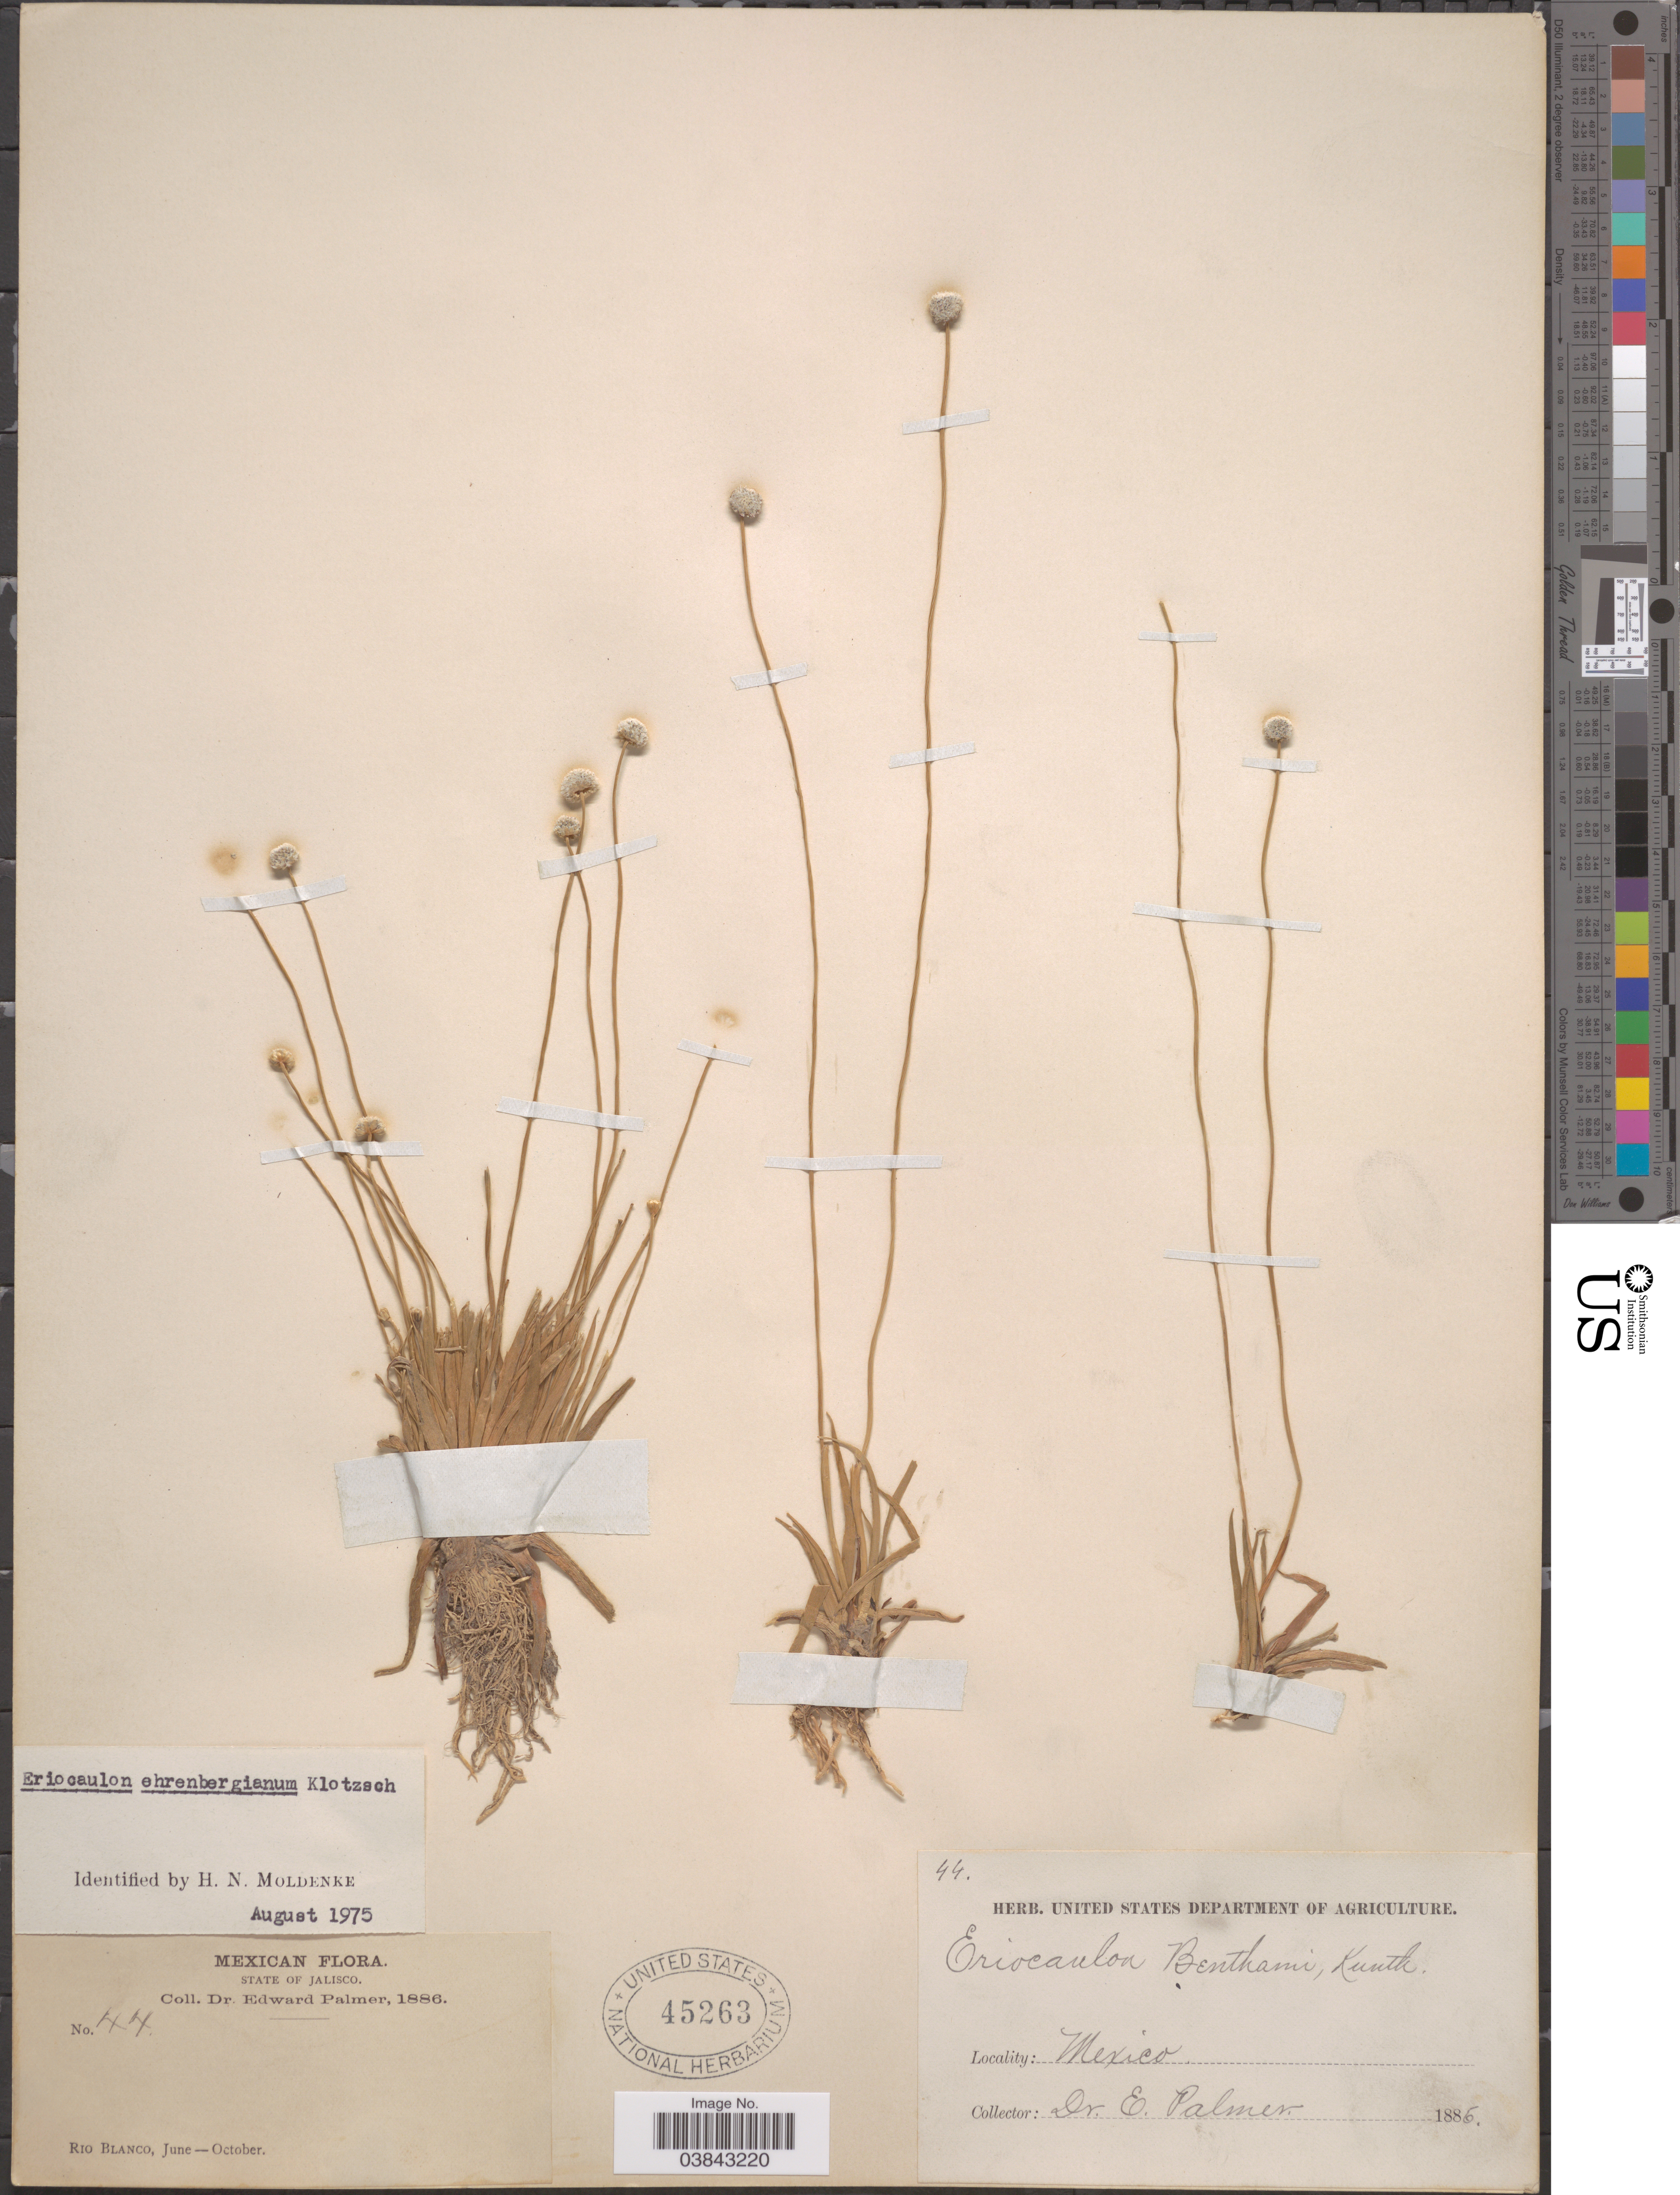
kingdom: Plantae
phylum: Tracheophyta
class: Liliopsida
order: Poales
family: Eriocaulaceae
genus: Eriocaulon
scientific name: Eriocaulon ehrenbergianum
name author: Klotzsch ex Körn. in Mart.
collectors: E. Palmer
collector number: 44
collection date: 1886-06/1886-10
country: Mexico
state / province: Jalisco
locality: Rio Blanco.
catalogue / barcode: US 45263